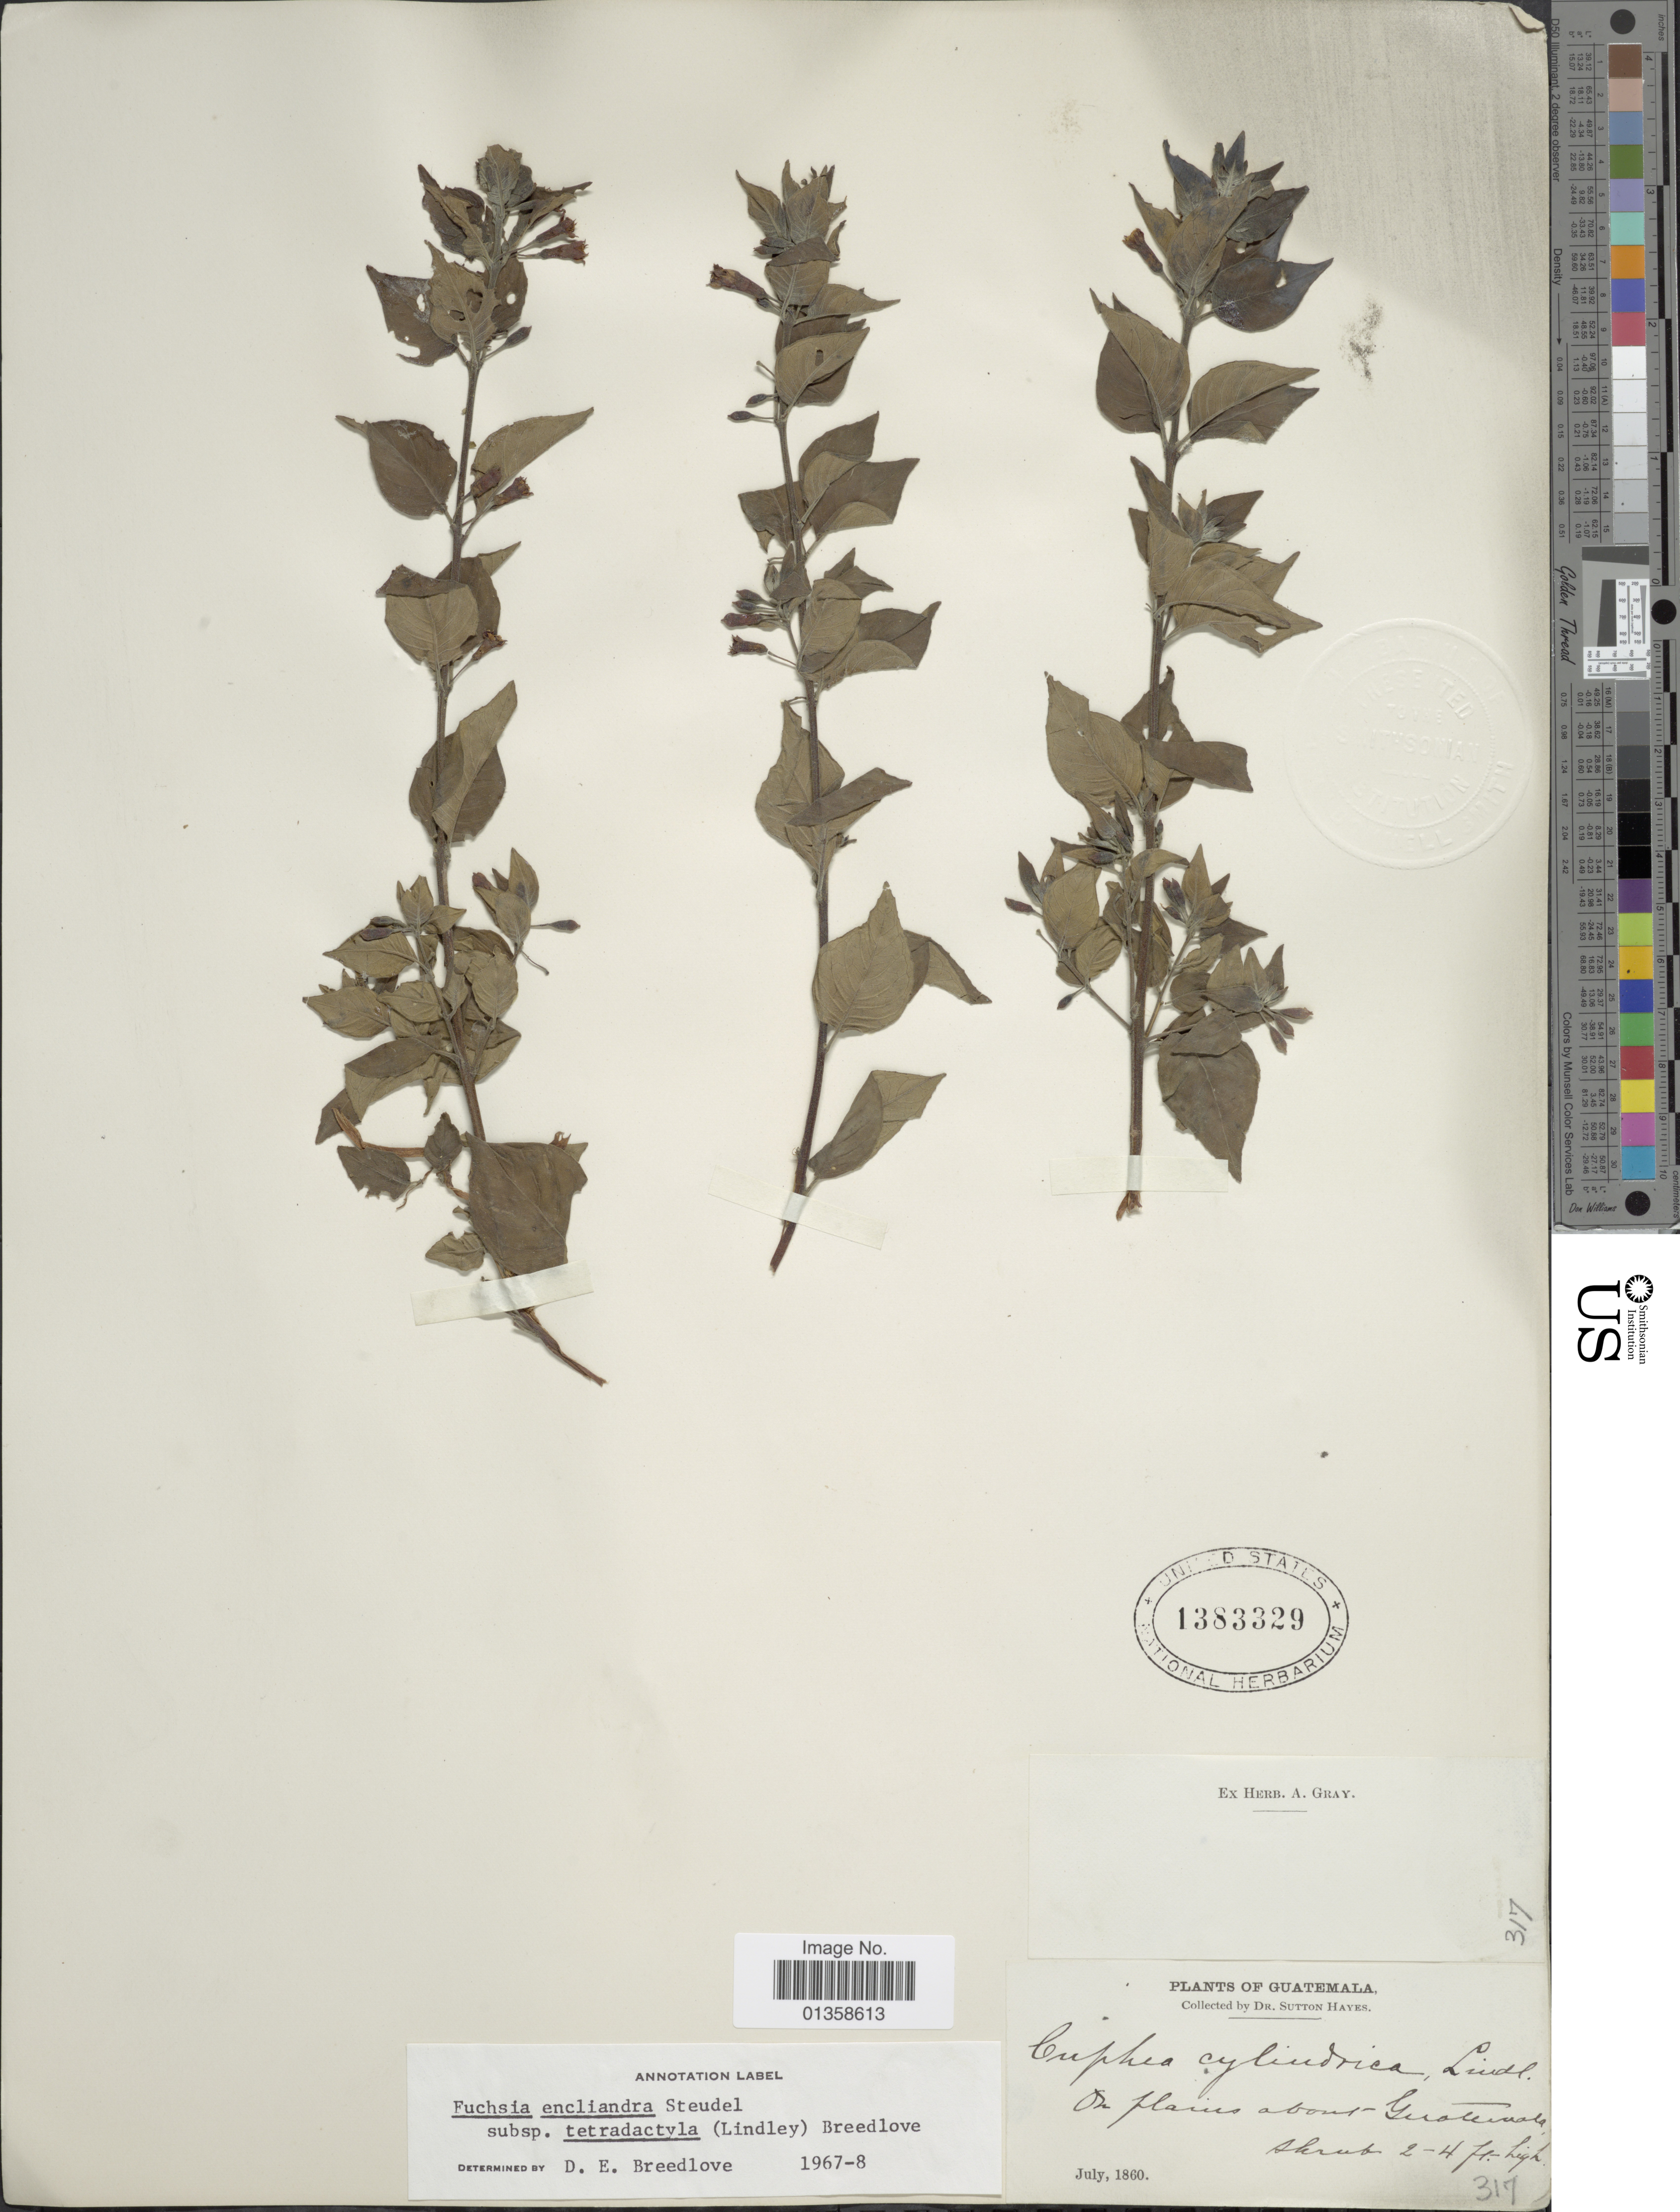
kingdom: Plantae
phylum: Tracheophyta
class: Magnoliopsida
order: Myrtales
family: Onagraceae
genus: Fuchsia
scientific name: Fuchsia encliandra subsp. tetradactyla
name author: (Lindl.) Breedlove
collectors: S. Hayes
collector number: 317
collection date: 1860-07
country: Guatemala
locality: On plains about Guatemala.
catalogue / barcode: US 1383329